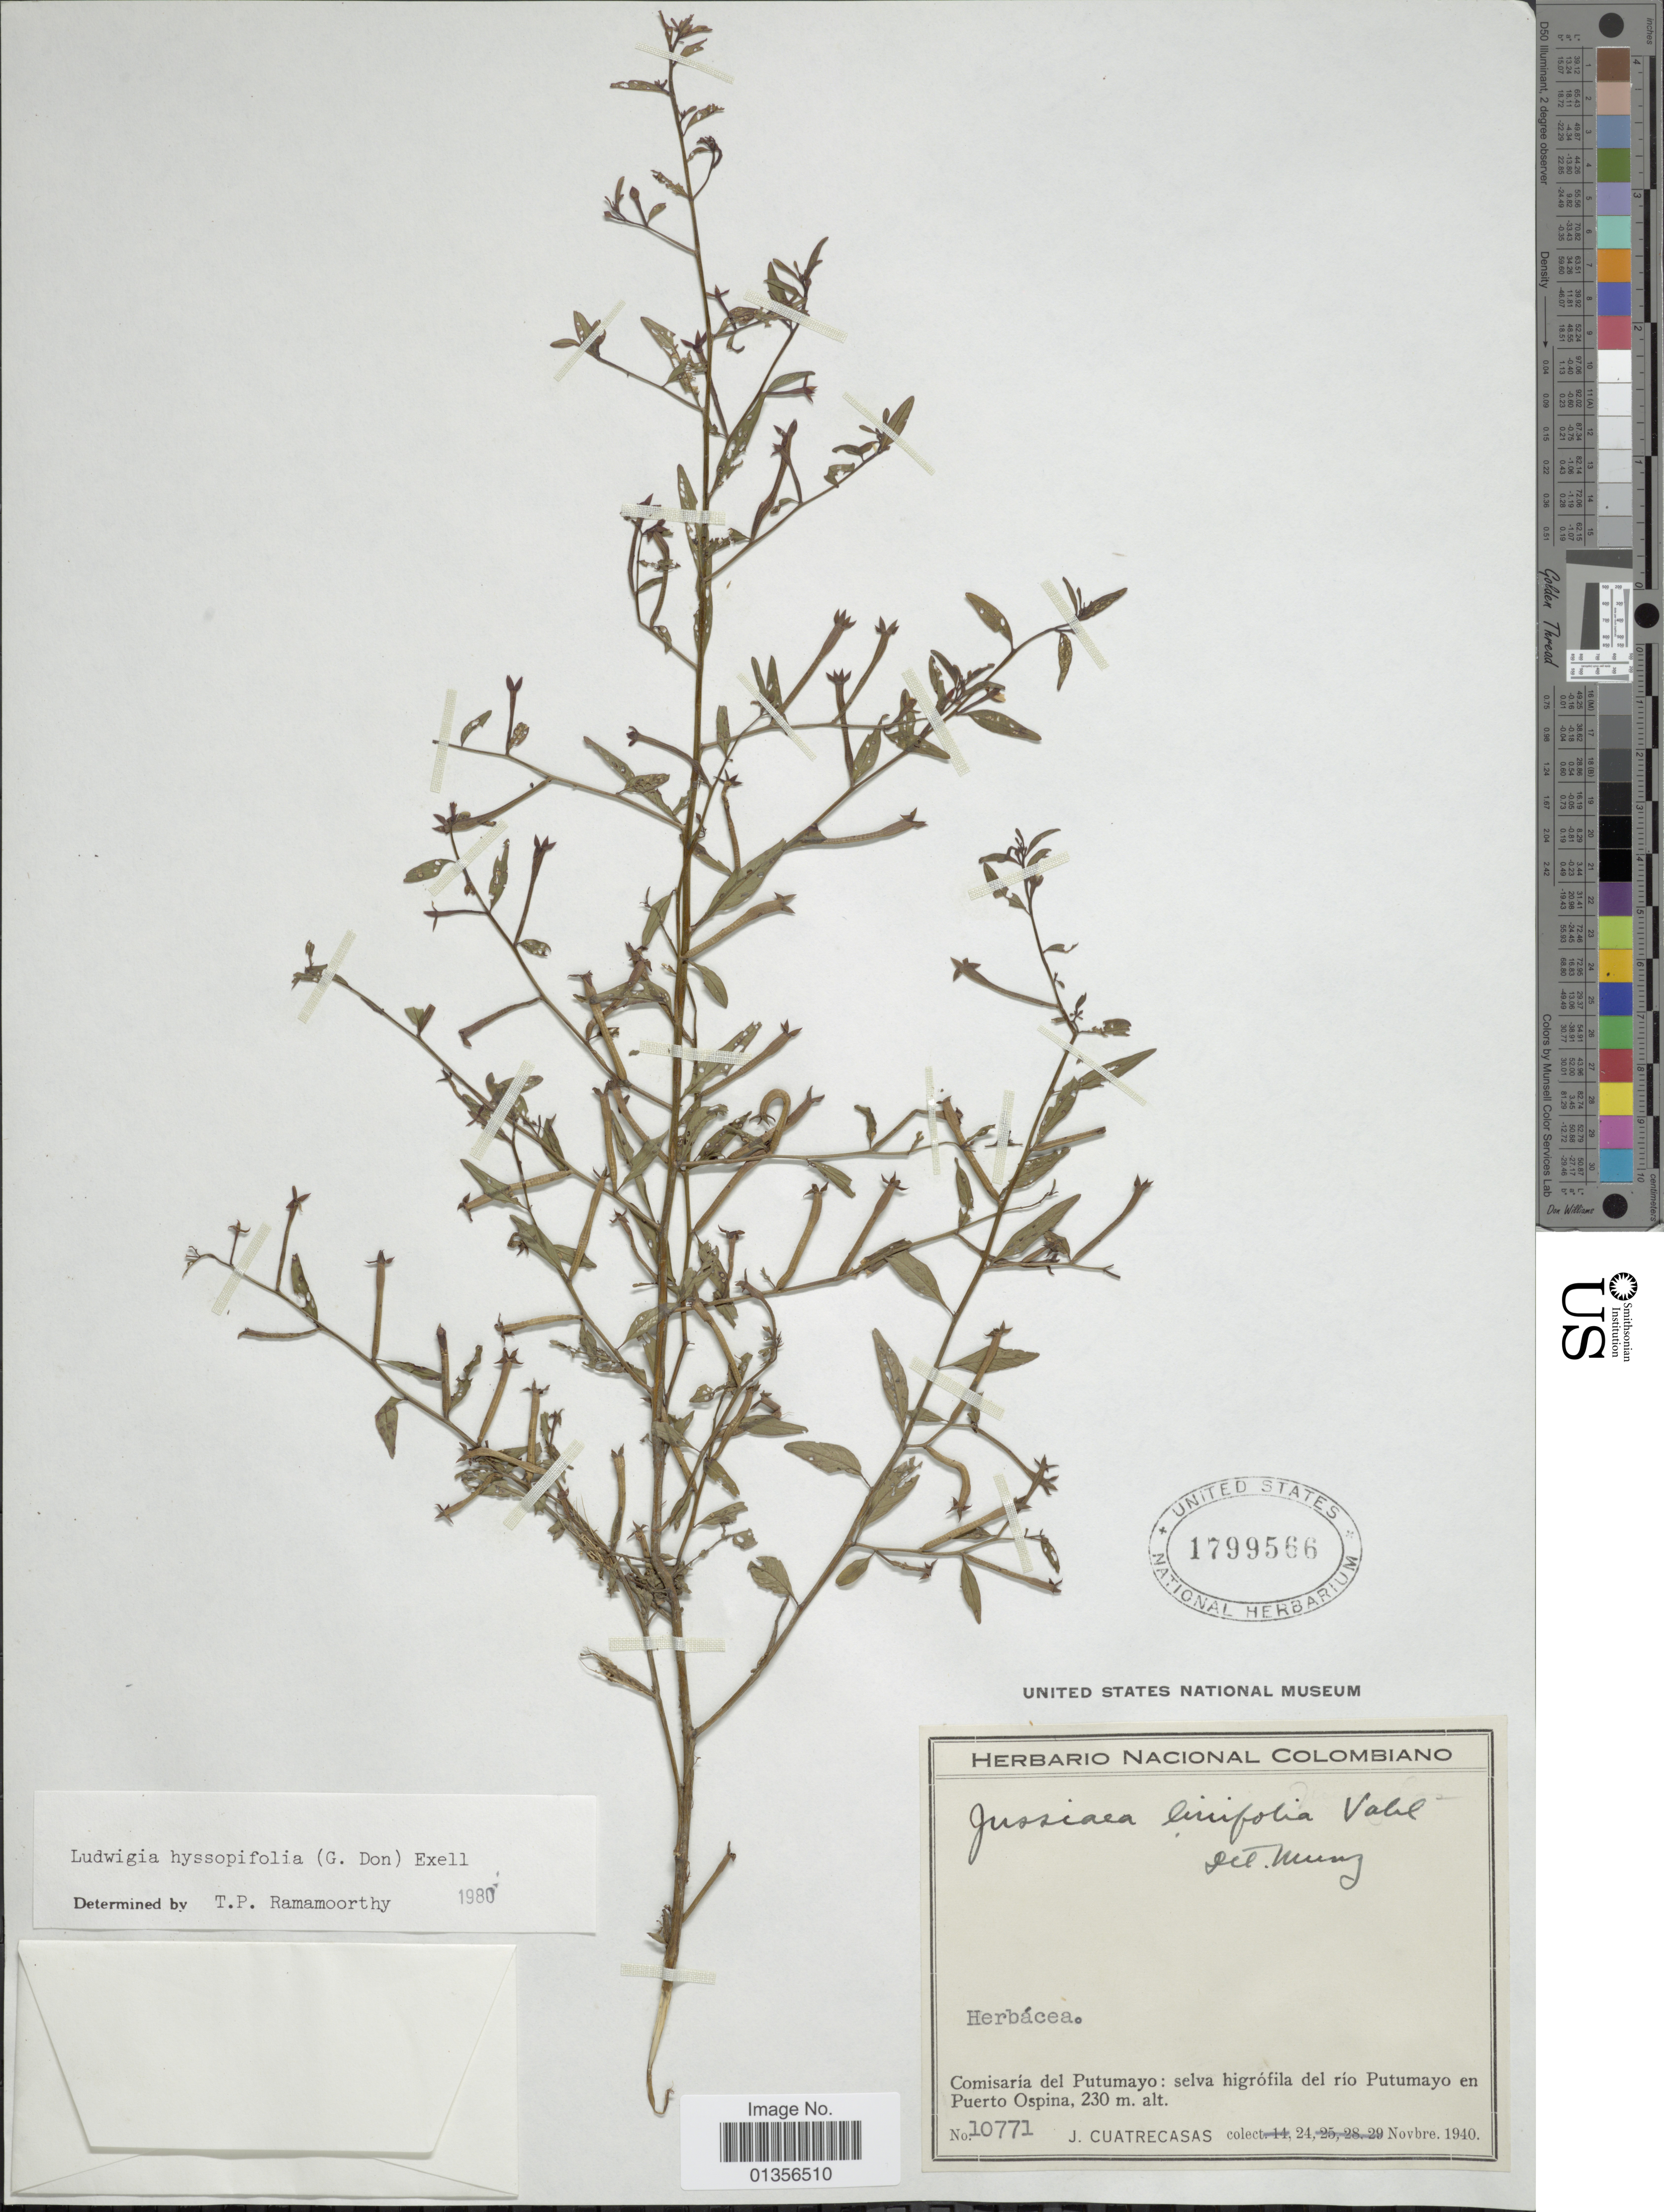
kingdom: Plantae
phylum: Tracheophyta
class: Magnoliopsida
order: Myrtales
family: Onagraceae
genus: Ludwigia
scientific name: Ludwigia hyssopifolia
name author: (G. Don) Exell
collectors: -. Cuatercasas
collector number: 10771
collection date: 1940-11-24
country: Colombia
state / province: Putumayo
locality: Selva higrófila del río Putumayo en Puerto Ospina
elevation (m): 230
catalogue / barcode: US 1799566